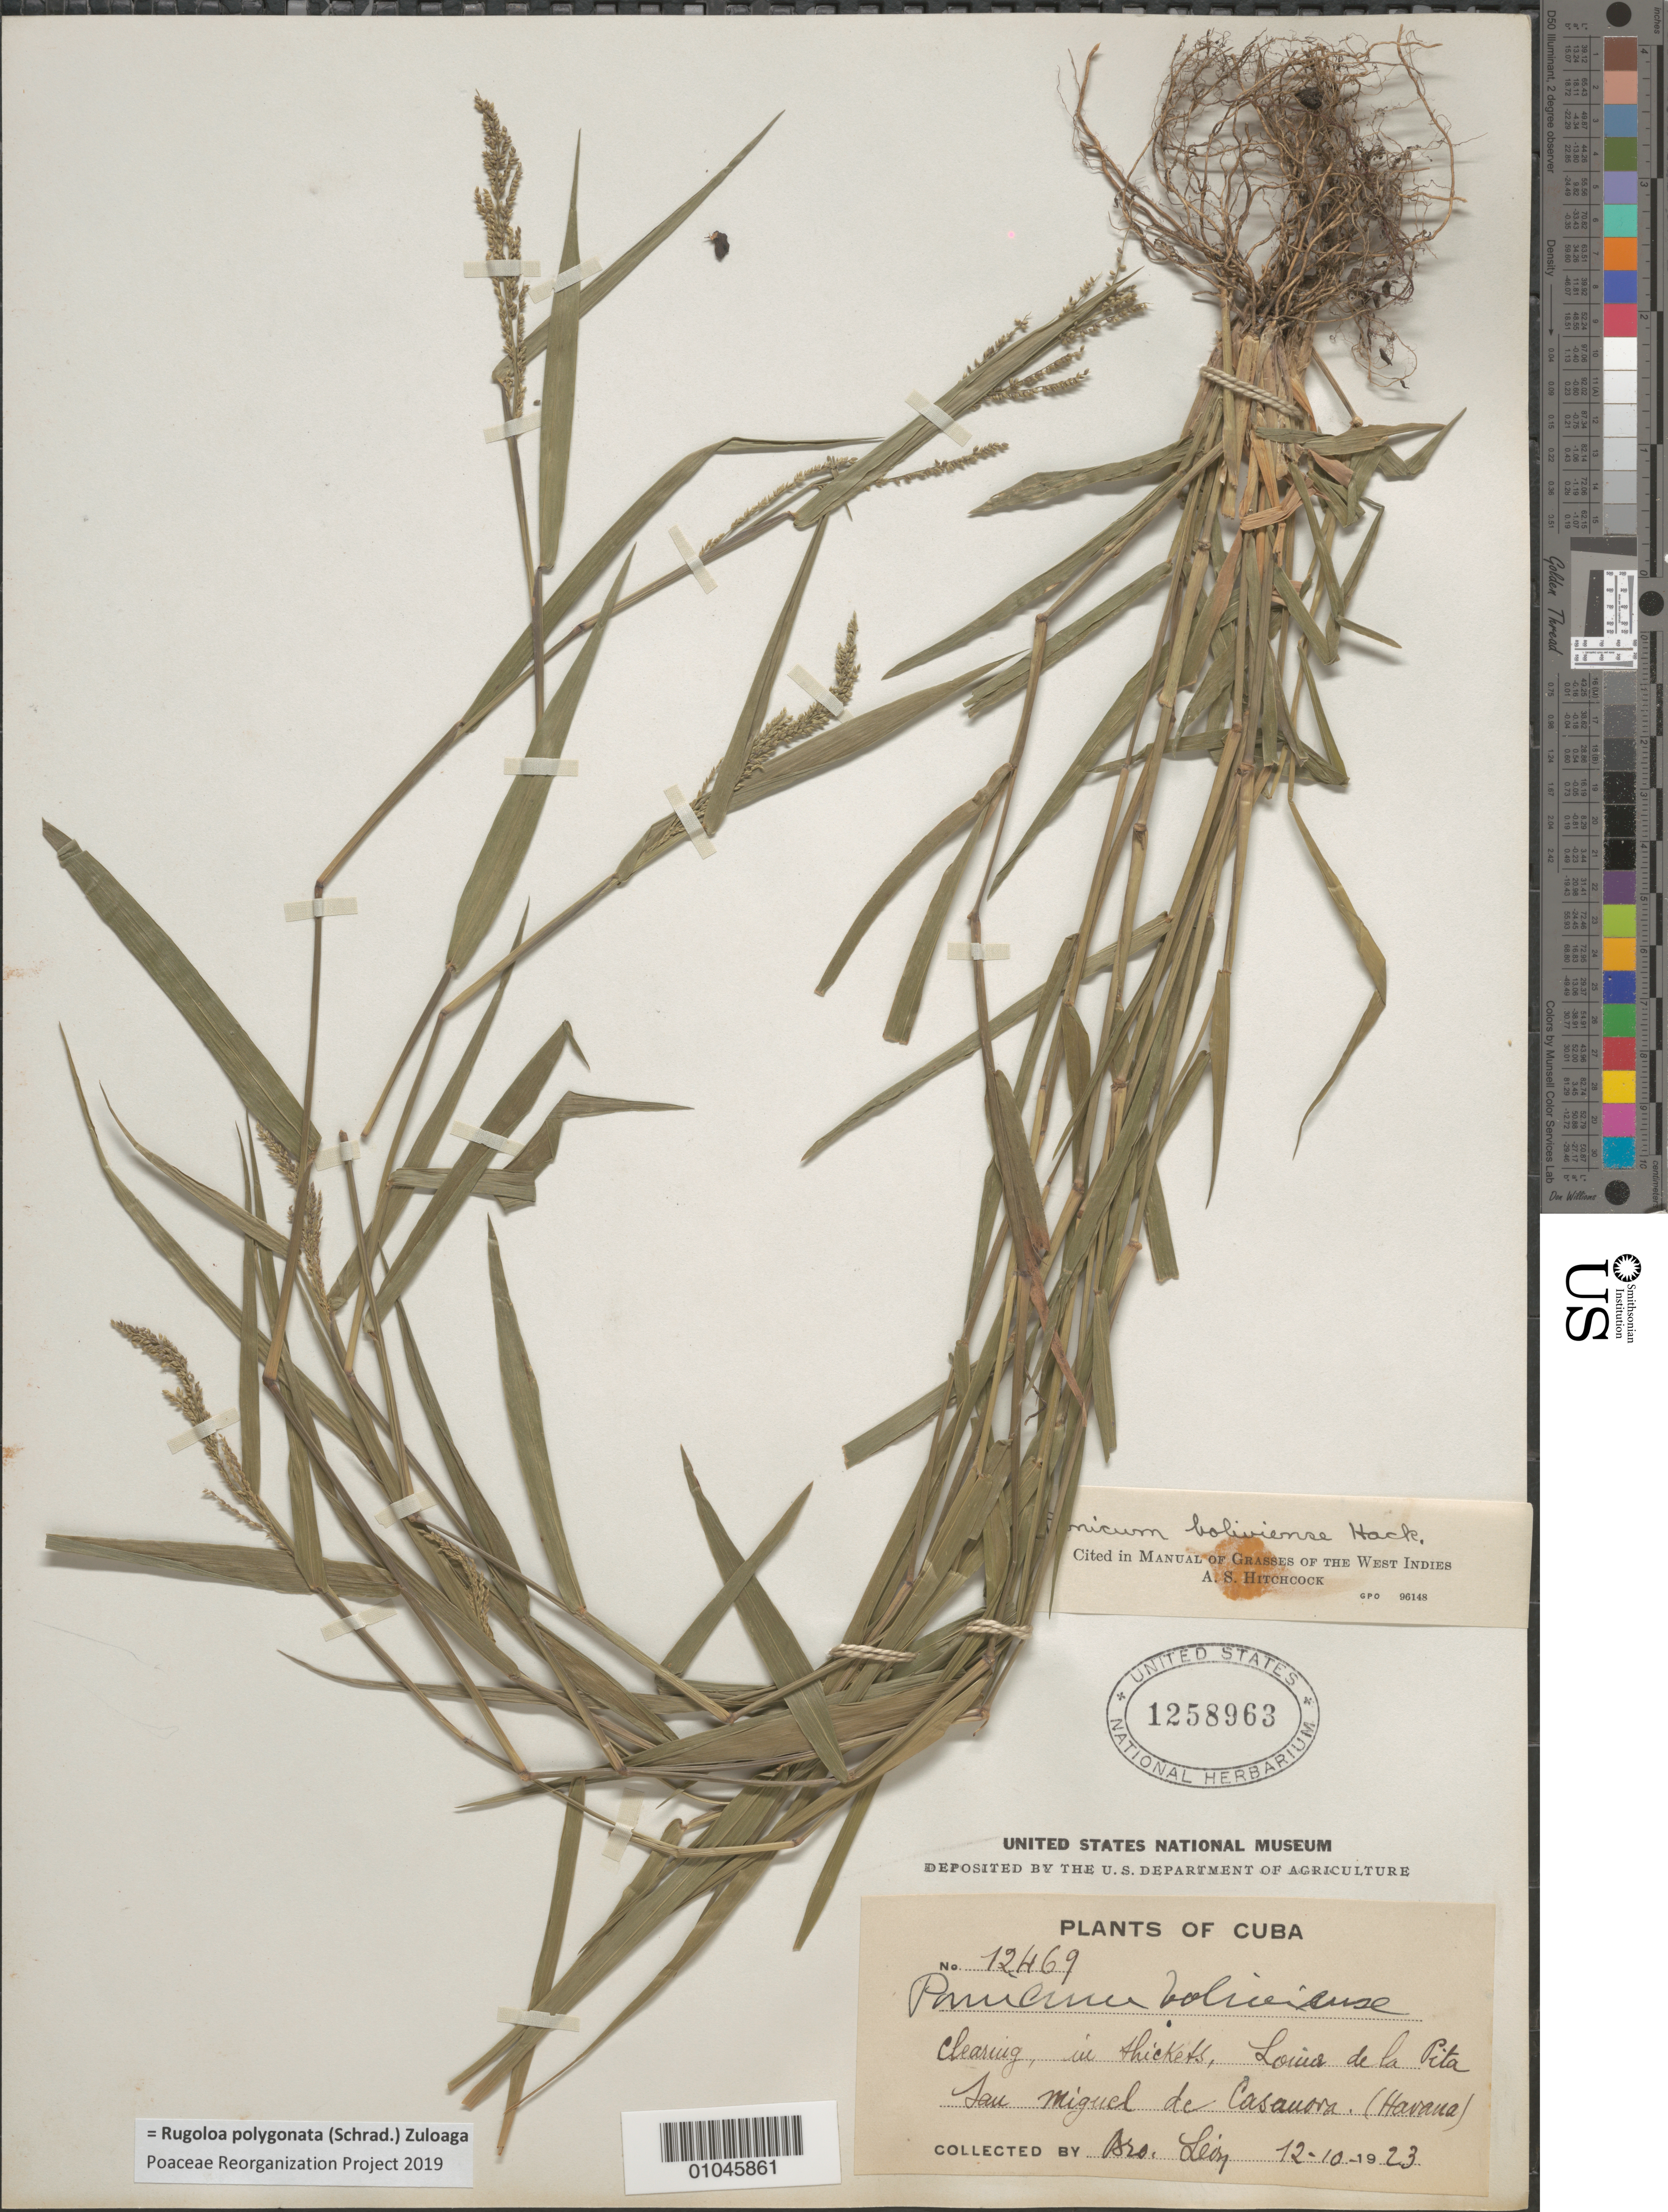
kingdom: Plantae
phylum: Tracheophyta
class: Liliopsida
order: Poales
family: Poaceae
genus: Panicum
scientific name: Panicum boliviense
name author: Hack.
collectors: Bro. León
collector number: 12469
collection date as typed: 12 Oct 1923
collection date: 1923-10-12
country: Cuba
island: Cuba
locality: Clearing in thickets, Louis de la Pita Seu Miguel de Casauora Havana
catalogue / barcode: US 1258963